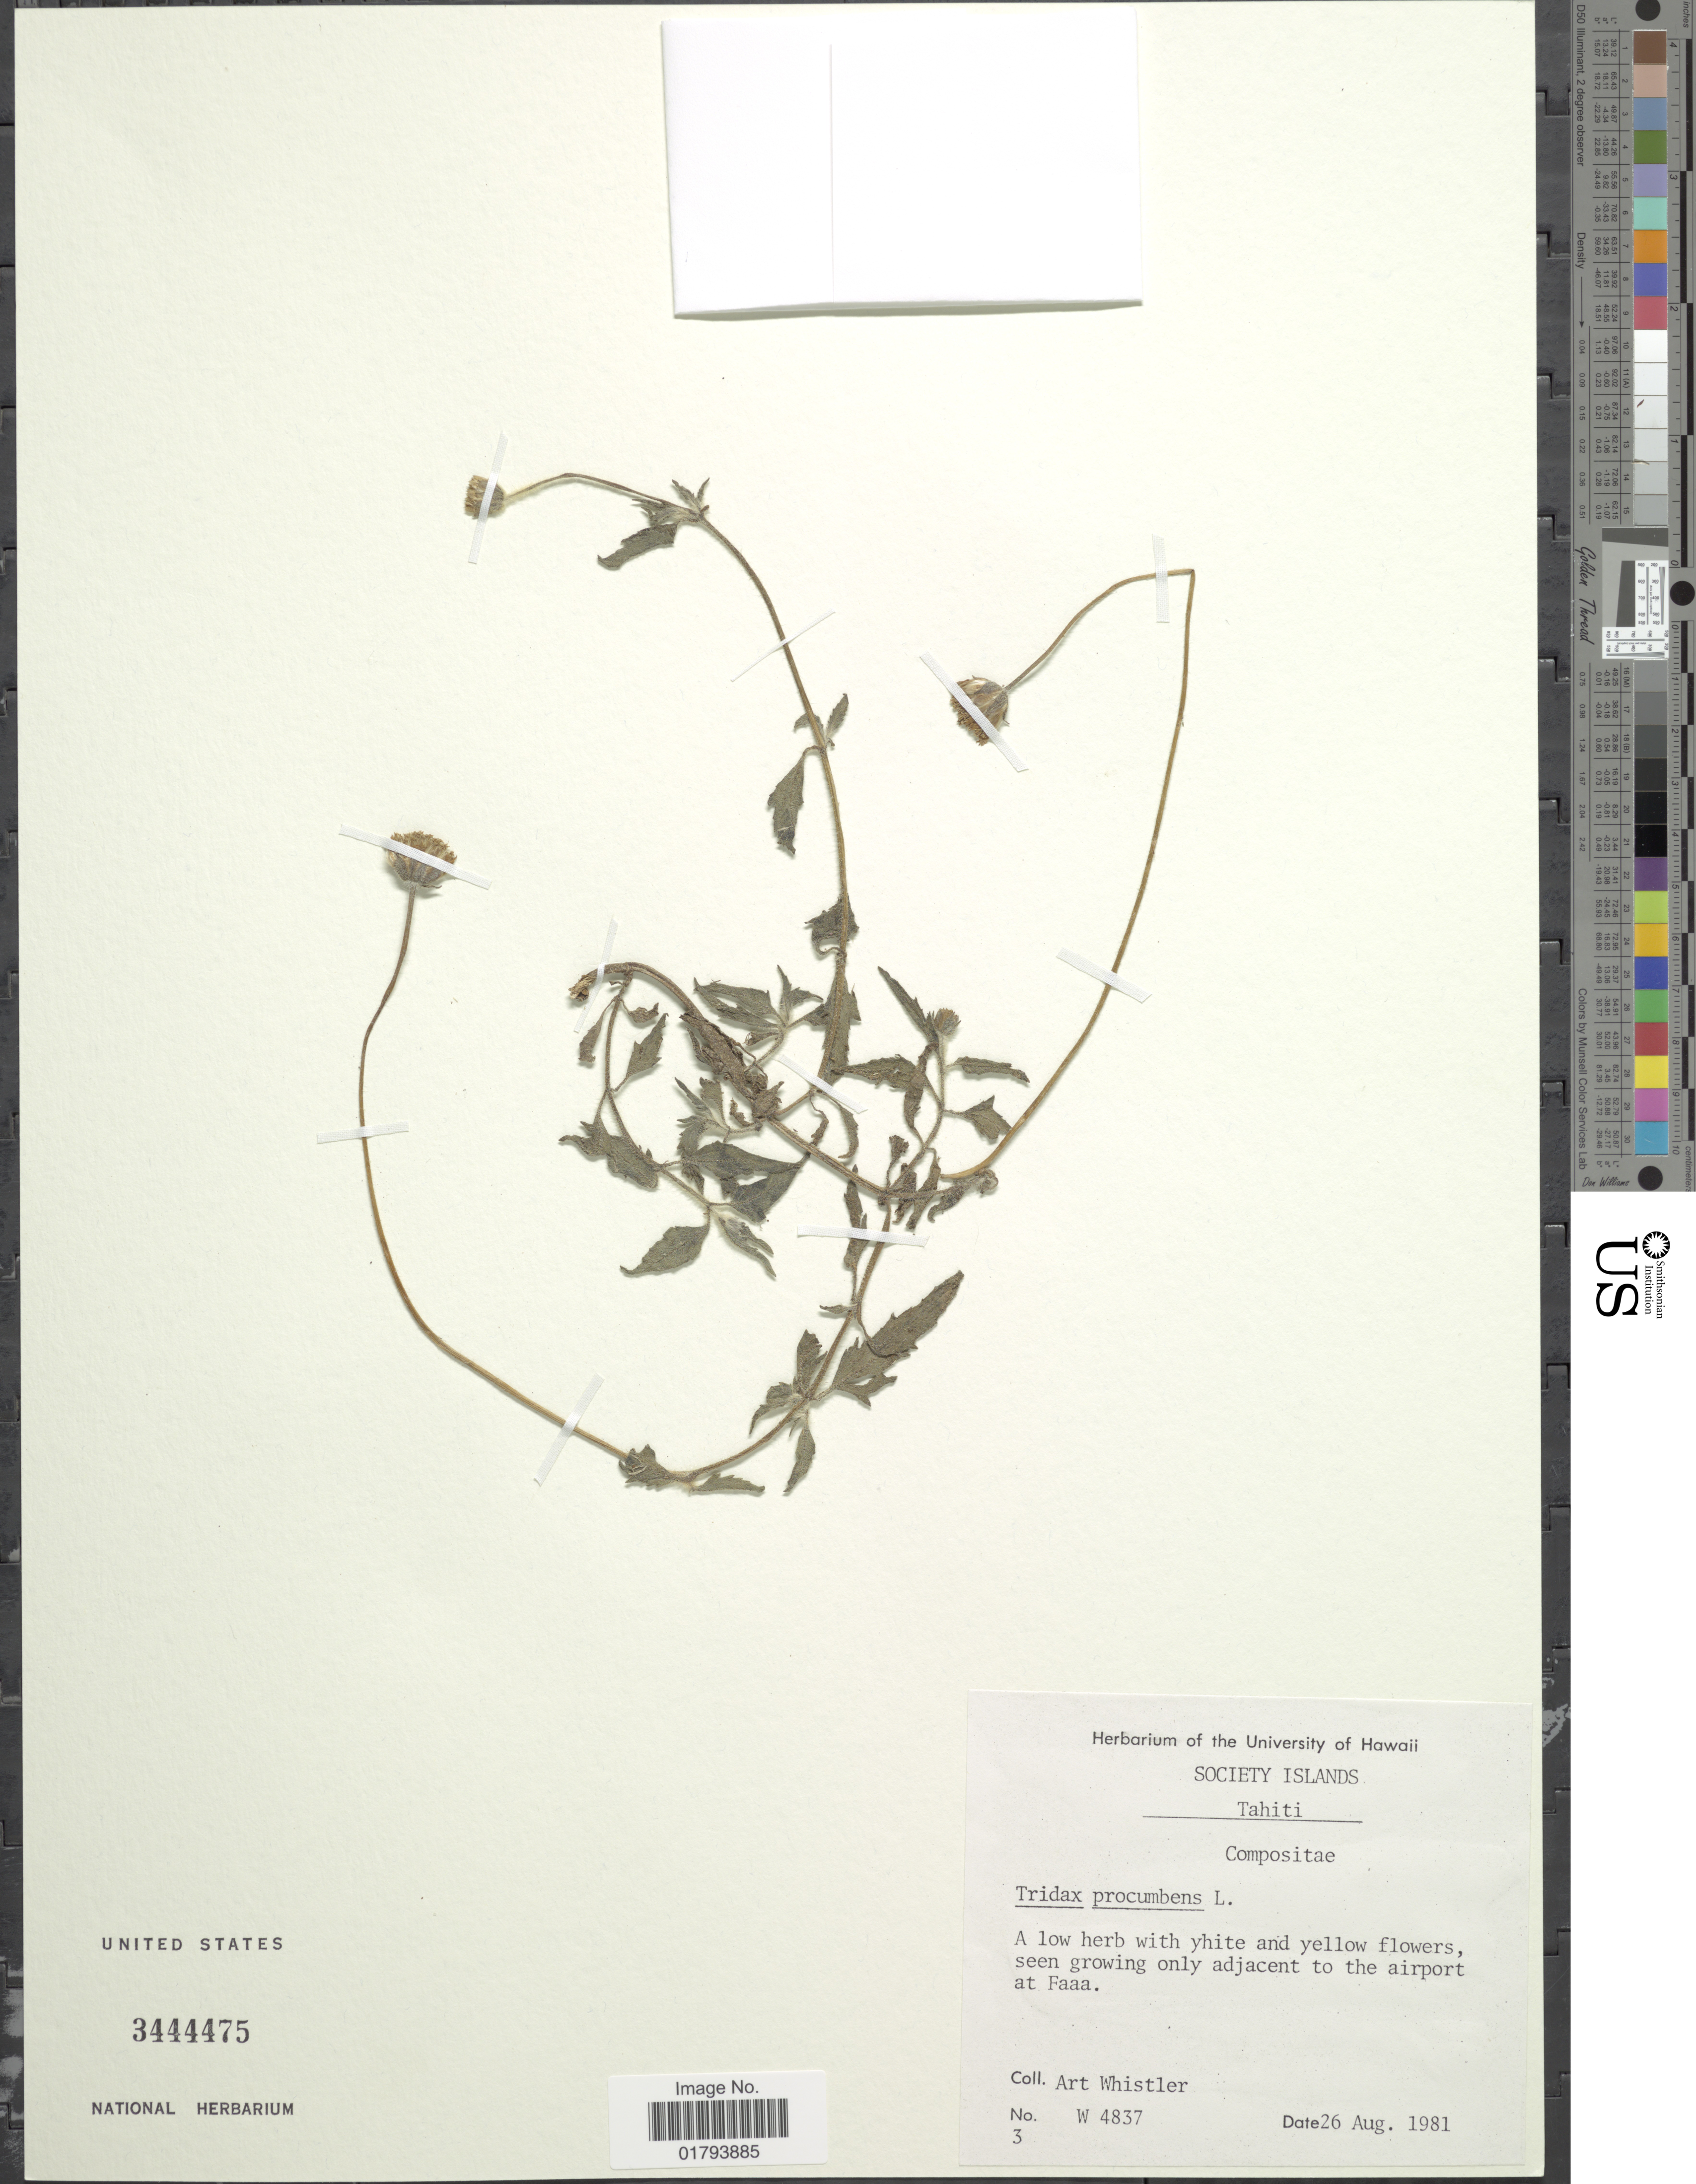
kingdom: Plantae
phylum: Tracheophyta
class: Magnoliopsida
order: Asterales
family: Asteraceae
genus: Tridax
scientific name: Tridax procumbens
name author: L.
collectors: A. Whistler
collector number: W4837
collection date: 1981-08-26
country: French Polynesia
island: Tahiti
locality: Society Islands,Tahiti, seen growing only adjacent to the airport at Faaa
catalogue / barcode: US 3444475